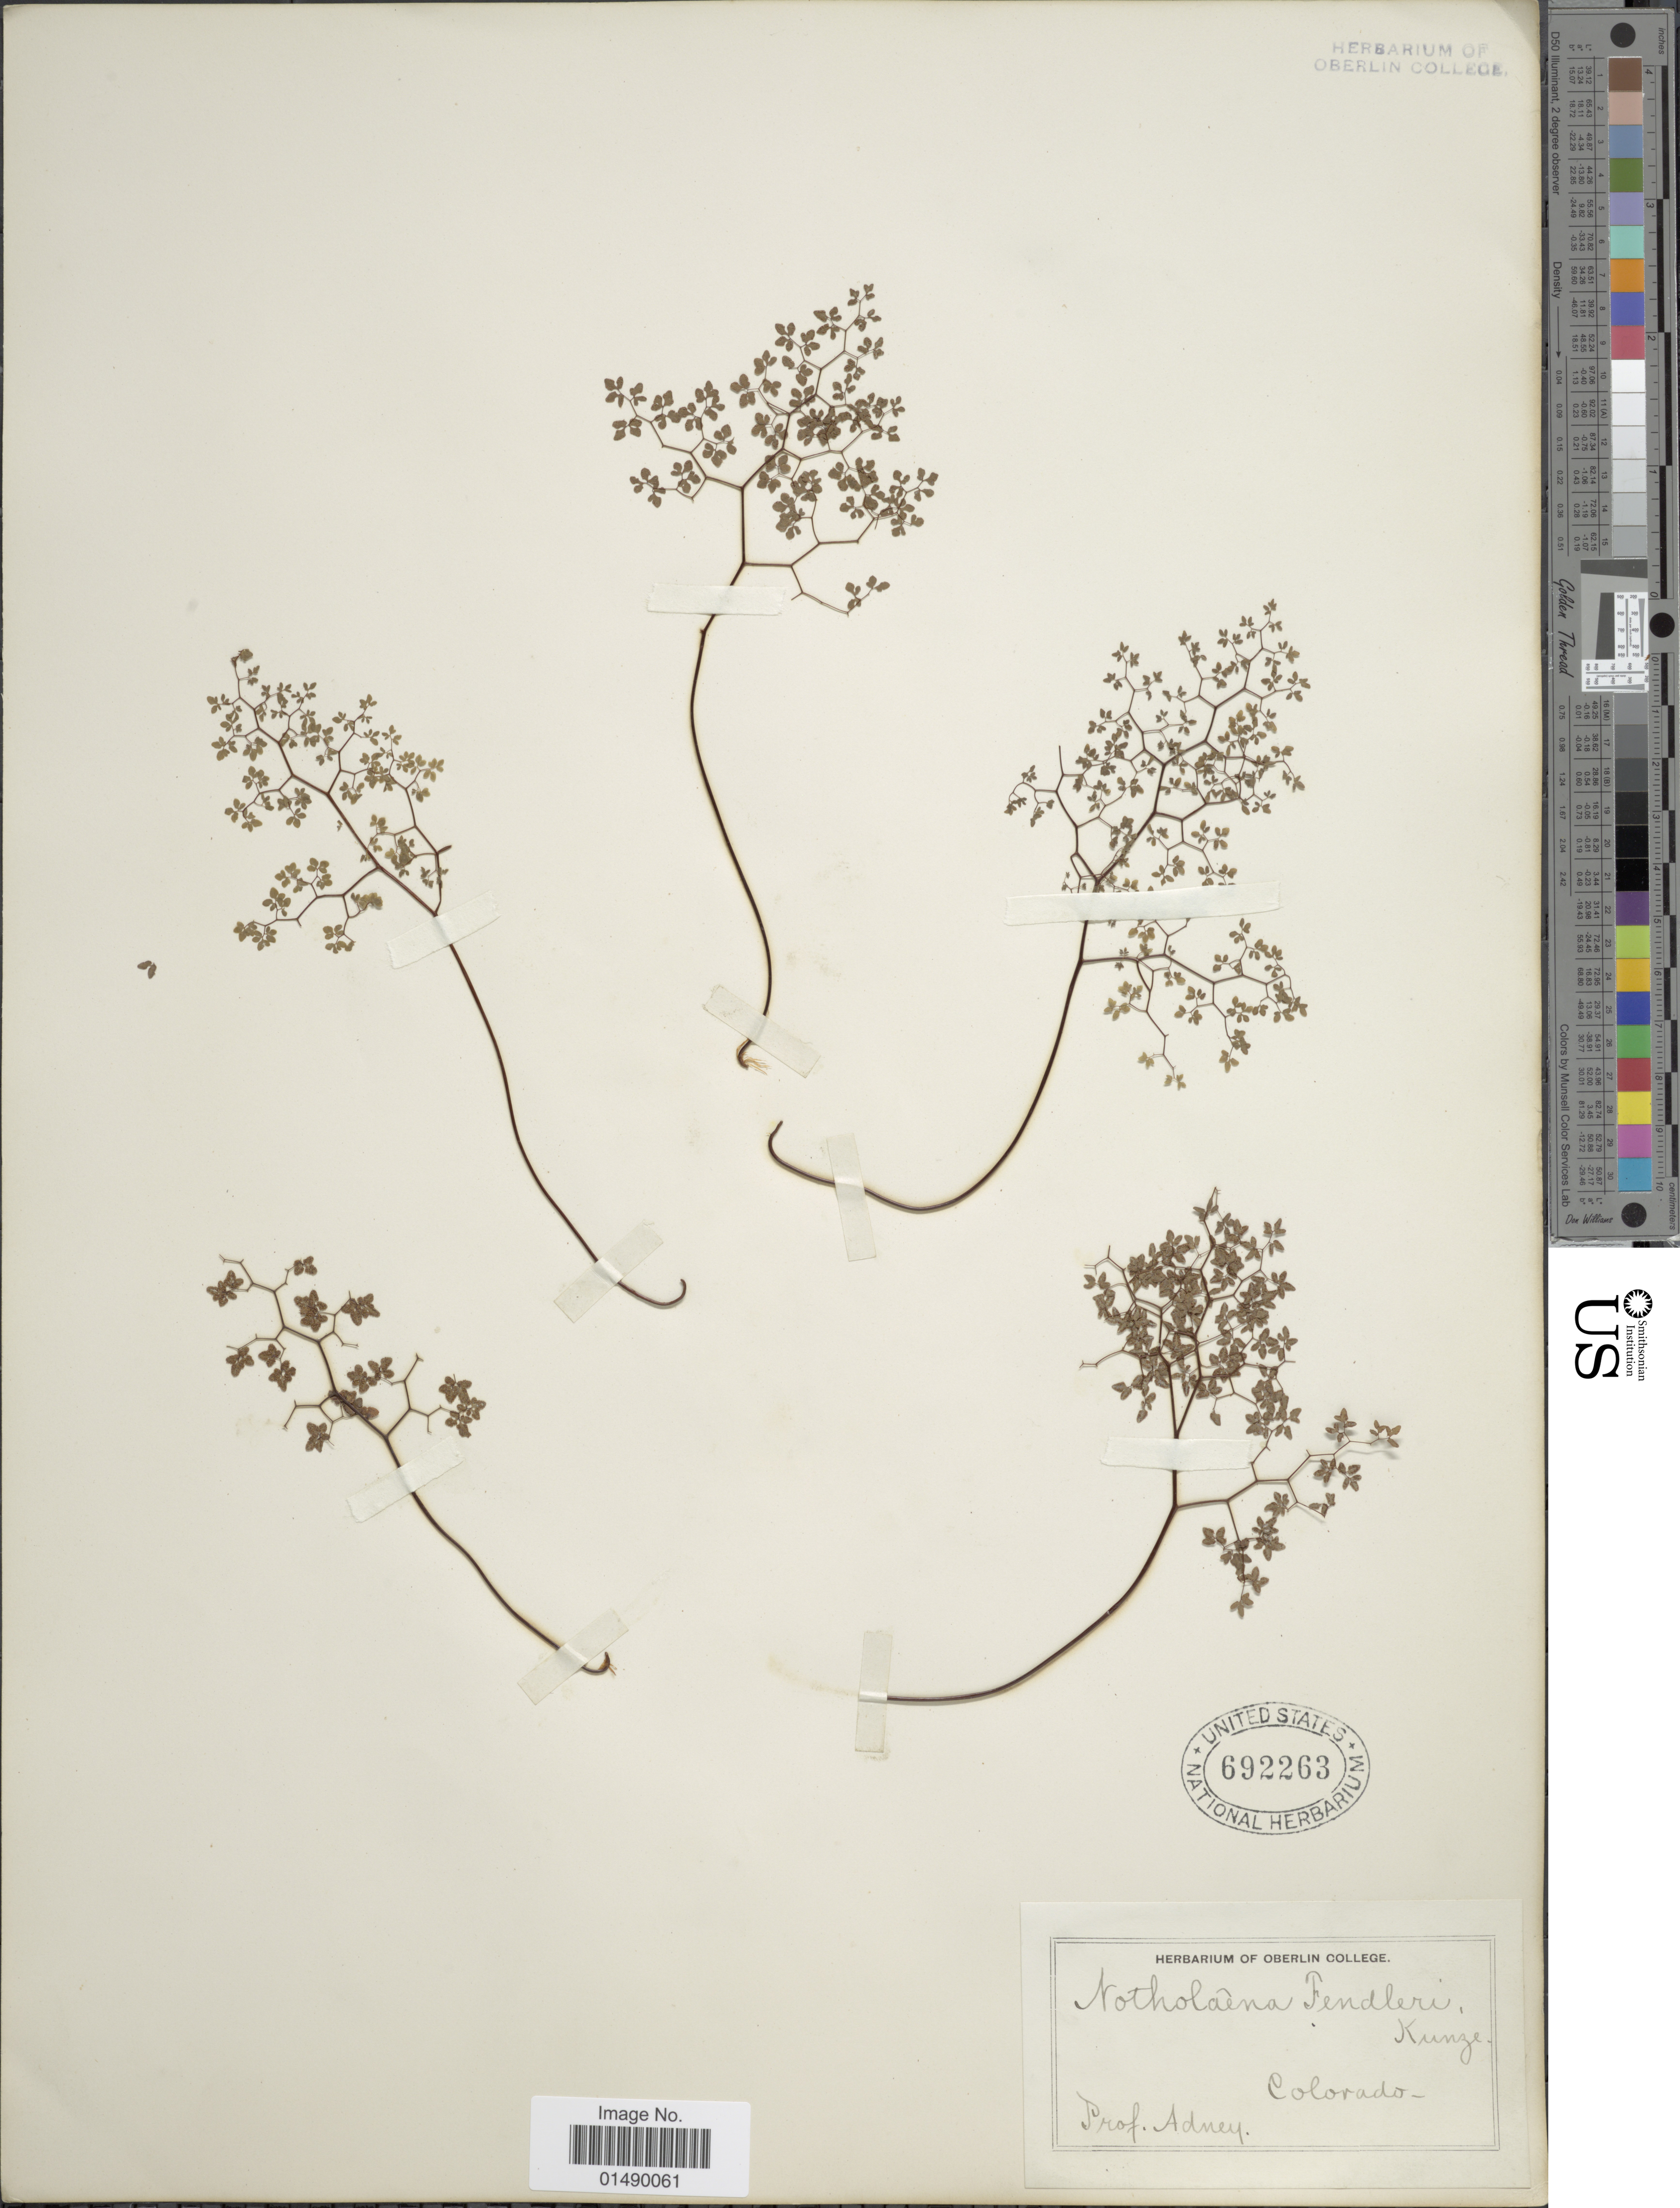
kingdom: Plantae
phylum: Tracheophyta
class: Polypodiopsida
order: Polypodiales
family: Pteridaceae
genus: Argyrochosma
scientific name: Argyrochosma fendleri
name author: (Kunze) Windham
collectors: Adney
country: United States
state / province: Colorado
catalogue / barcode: US 692263